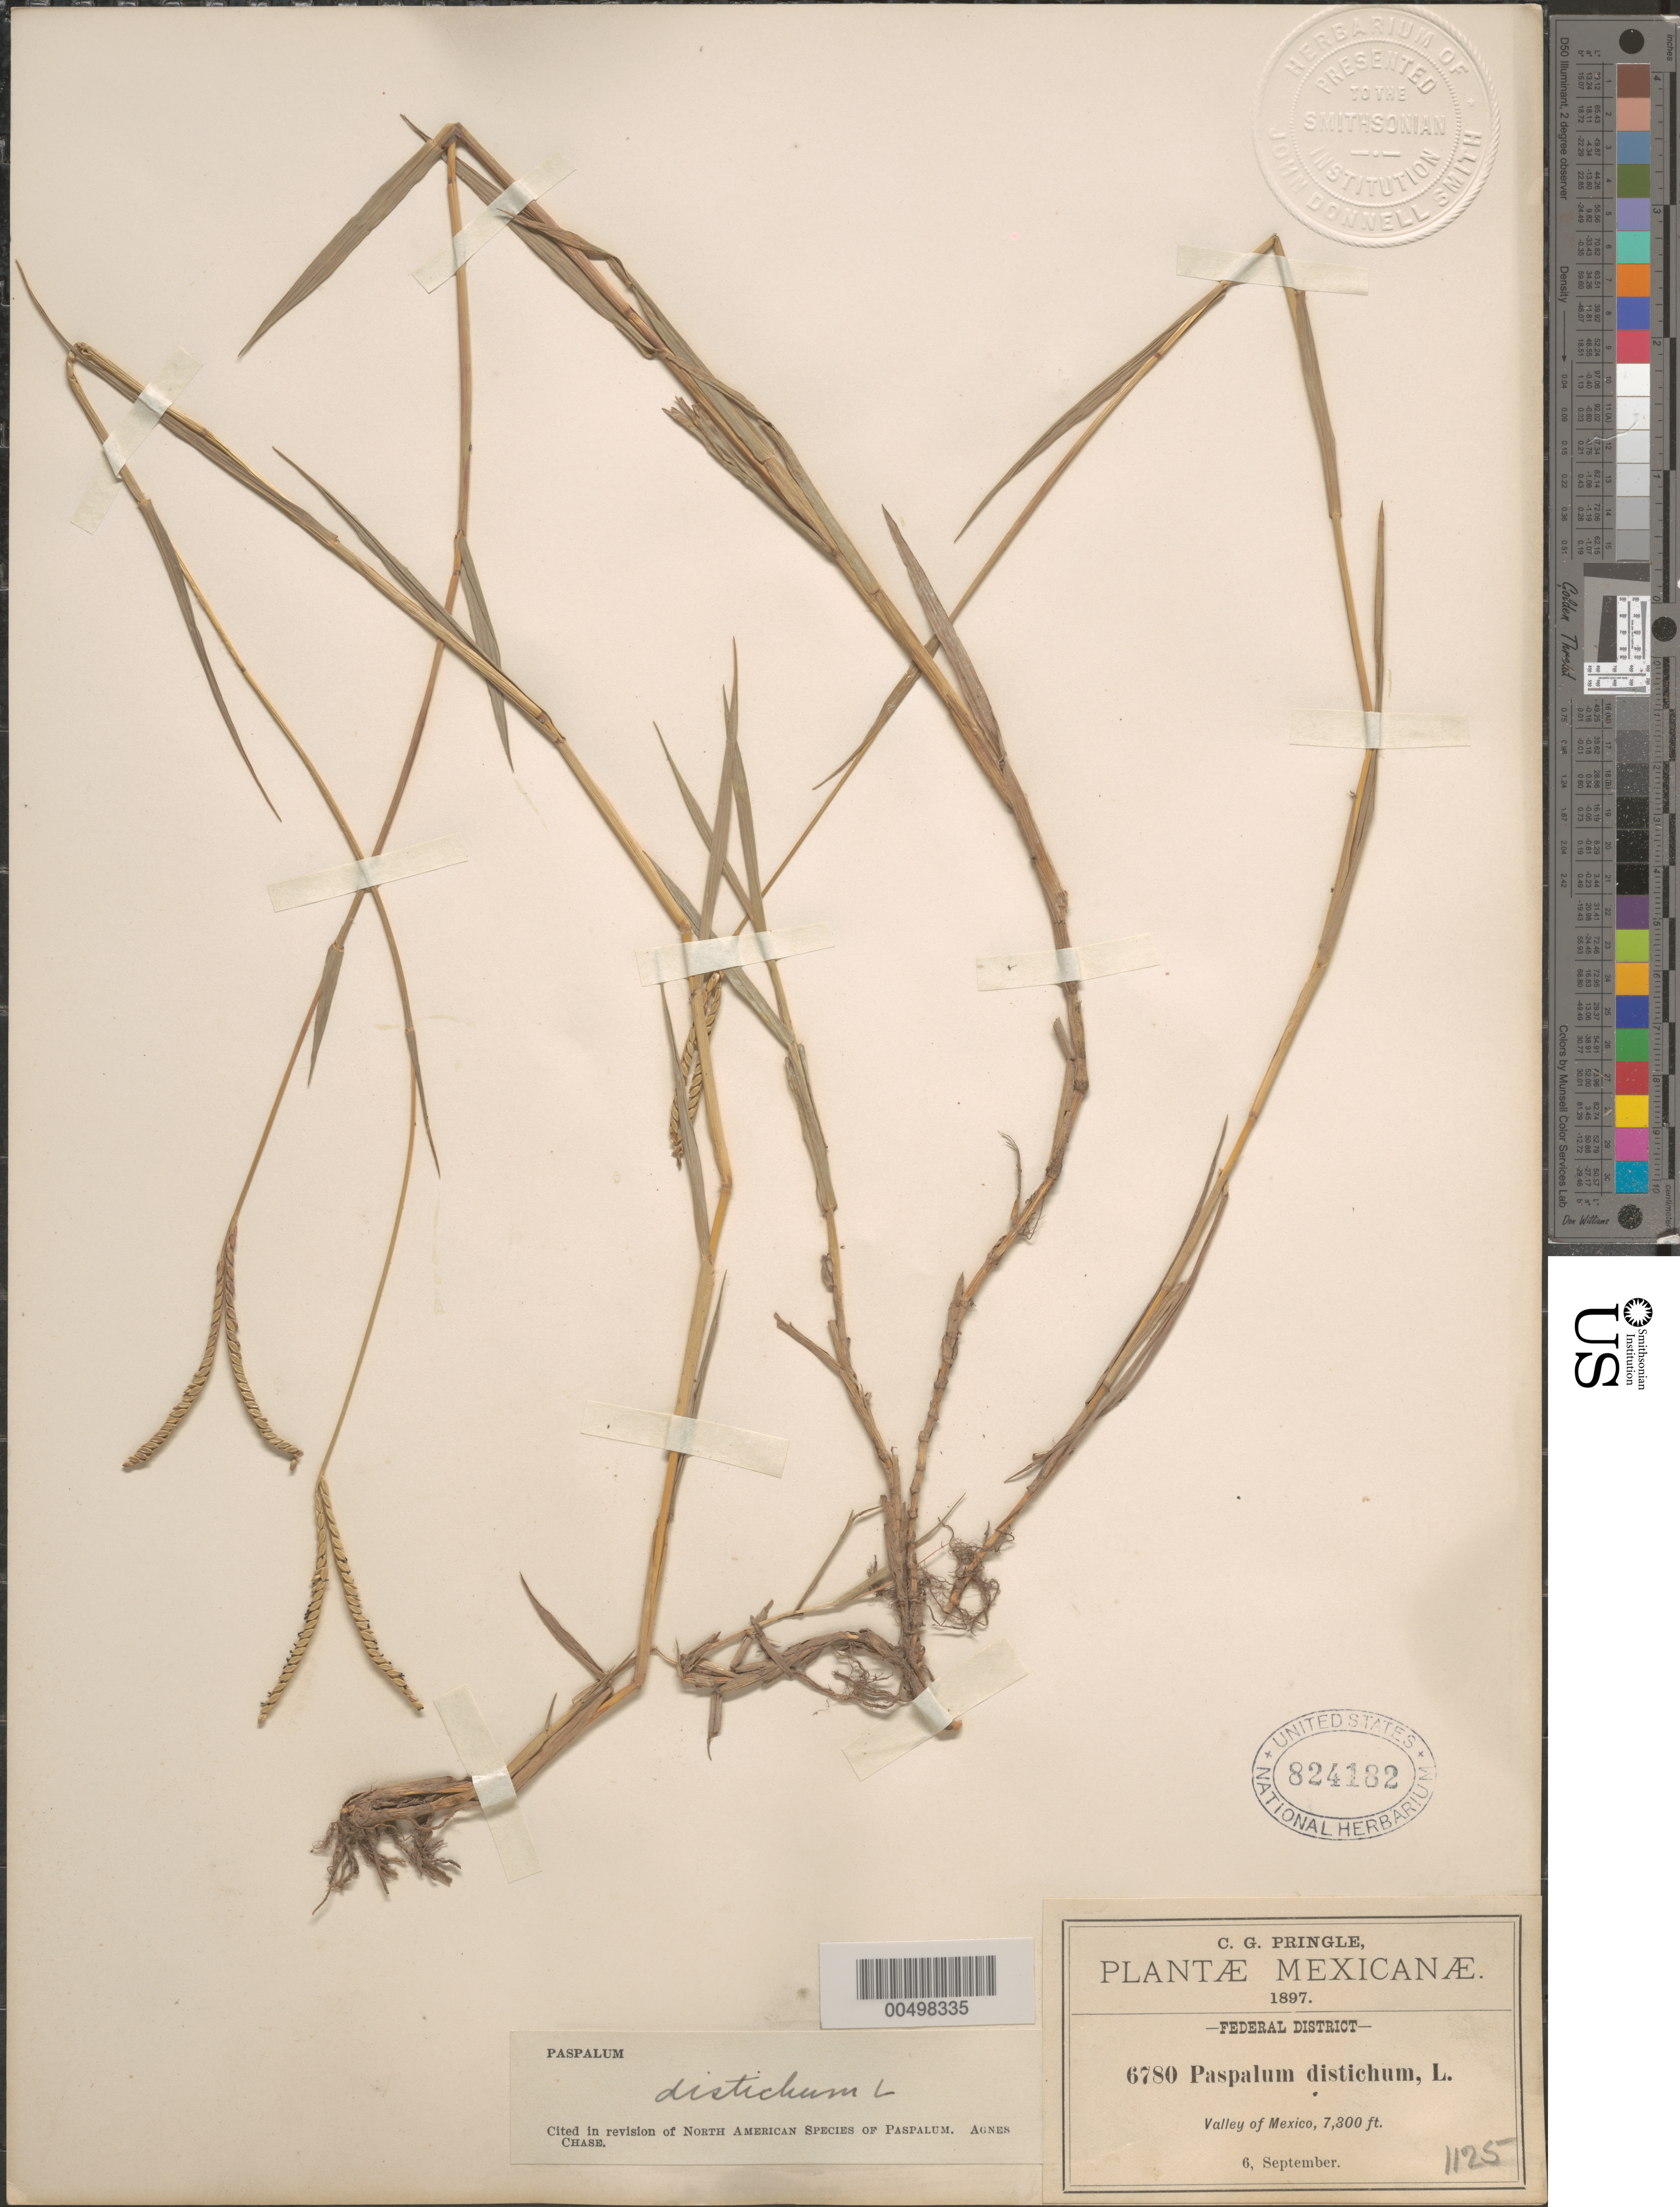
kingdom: Plantae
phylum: Tracheophyta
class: Liliopsida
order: Poales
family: Poaceae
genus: Paspalum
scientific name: Paspalum paspaloides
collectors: C. G. Pringle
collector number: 6780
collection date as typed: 6 Sep 1897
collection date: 1897-09-06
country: Mexico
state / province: Distrito Federal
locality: Valley of Mexico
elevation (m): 2225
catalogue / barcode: US 824182